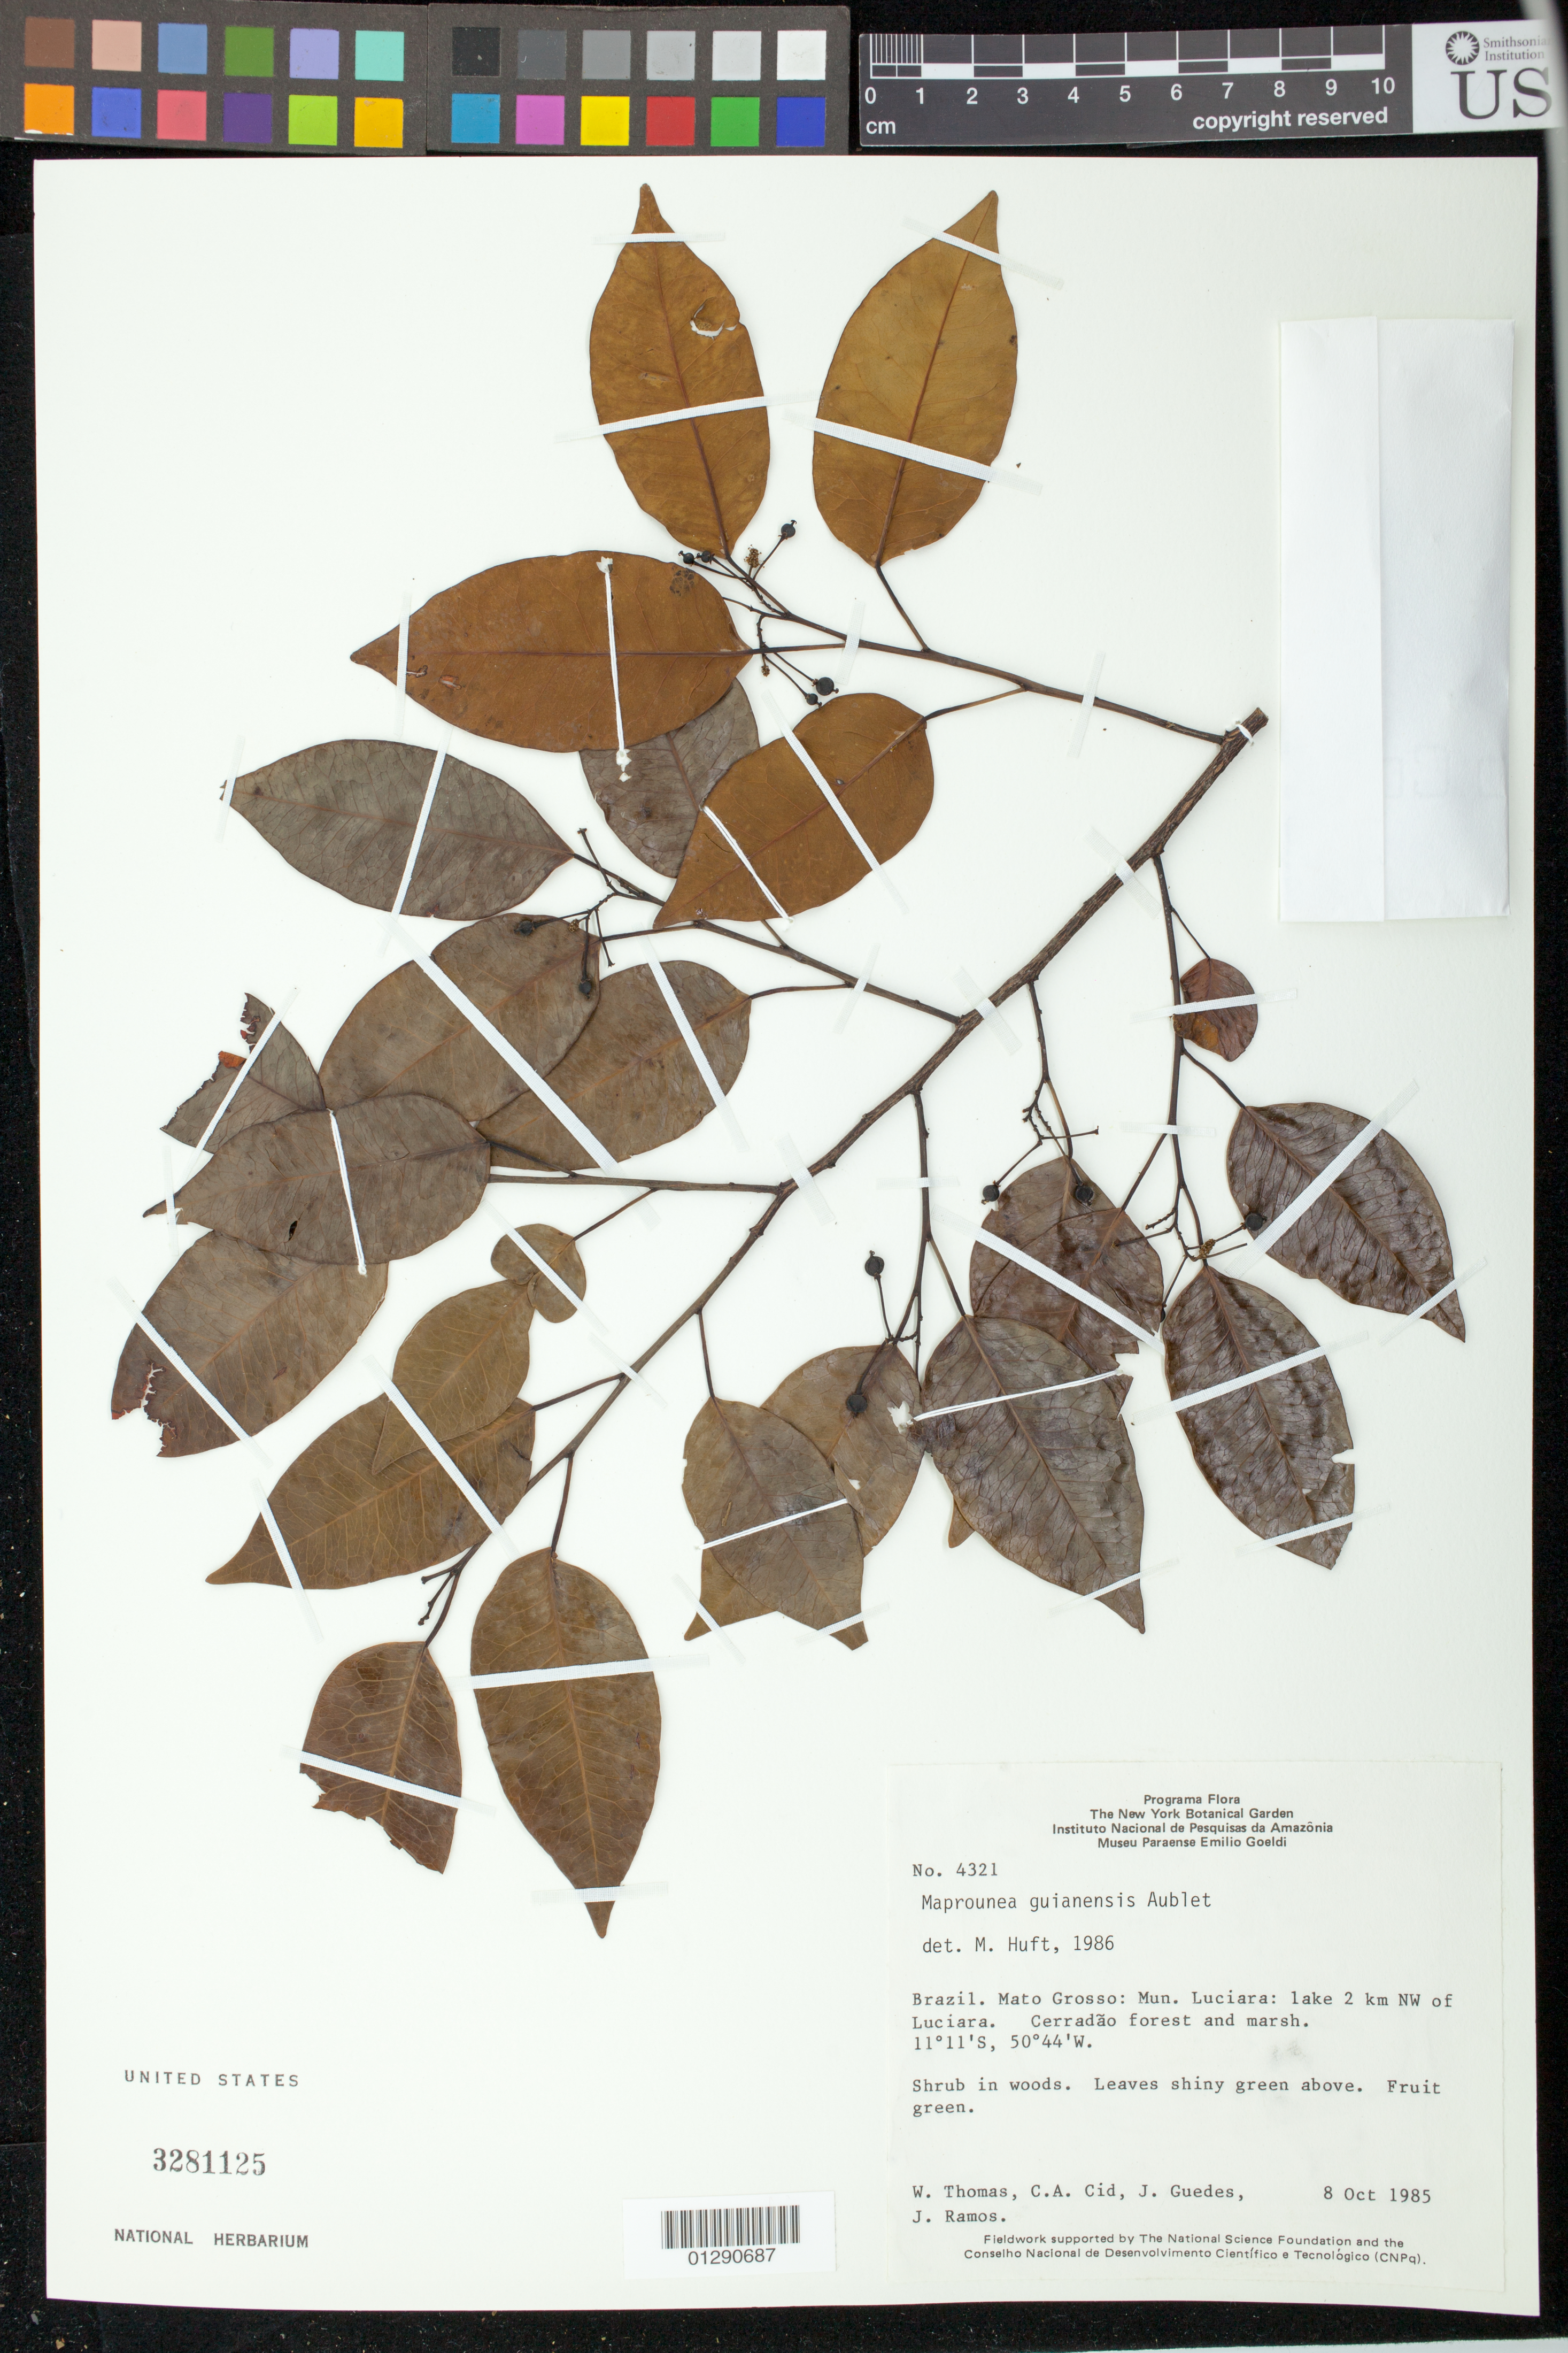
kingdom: Plantae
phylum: Tracheophyta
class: Magnoliopsida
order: Malpighiales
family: Euphorbiaceae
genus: Maprounea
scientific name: Maprounea guianensis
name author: Aubl.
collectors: W. Thomas, C. A. Cid Ferreira, J. Guedes & J. Ramos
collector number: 4321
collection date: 1985-10-08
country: Brazil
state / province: Mato Grosso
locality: Mun. Luciara: lake 2 km NW of Luciara.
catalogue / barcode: US 3281125